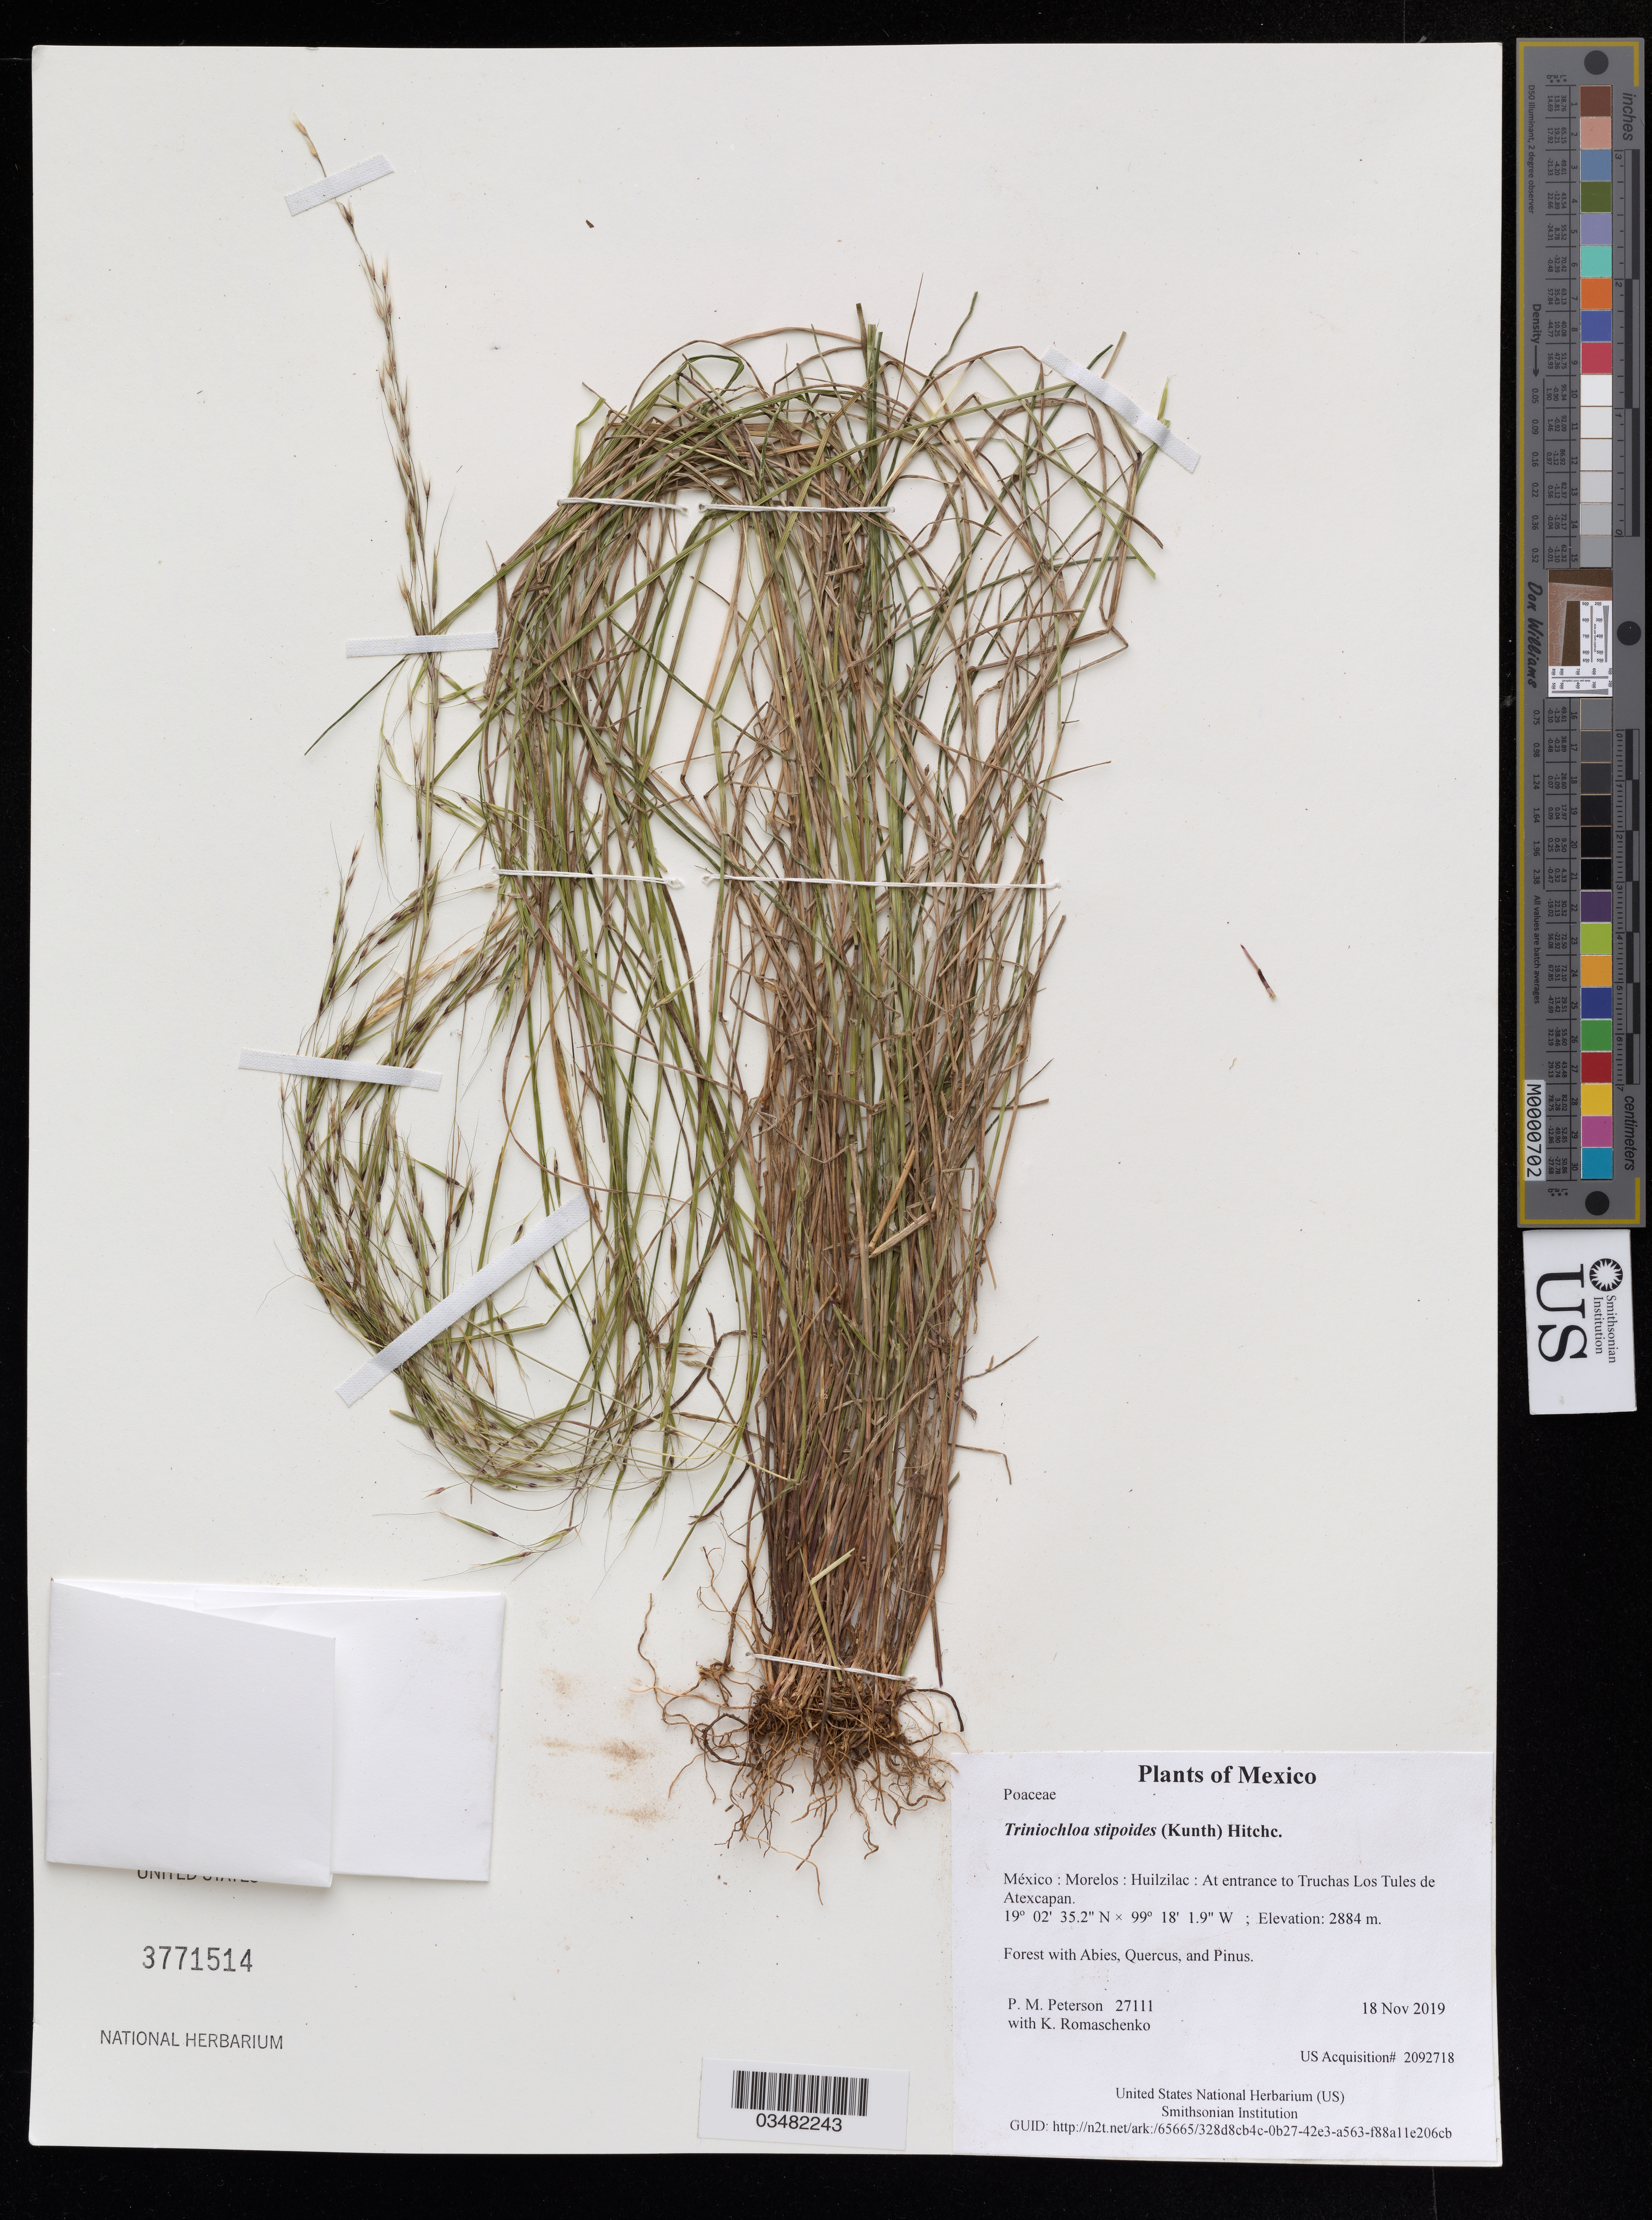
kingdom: Plantae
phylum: Tracheophyta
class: Liliopsida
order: Poales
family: Poaceae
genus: Triniochloa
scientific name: Triniochloa stipoides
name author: (Kunth) Hitchc.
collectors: P. M. Peterson & K. Romaschenko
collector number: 27111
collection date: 2019-11-18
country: México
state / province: Morelos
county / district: Huilzilac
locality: At entrance to Truchas Los Tules de Atexcapan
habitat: Forest with Abies, Quercus, and Pinus.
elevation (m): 2884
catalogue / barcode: US 3771514